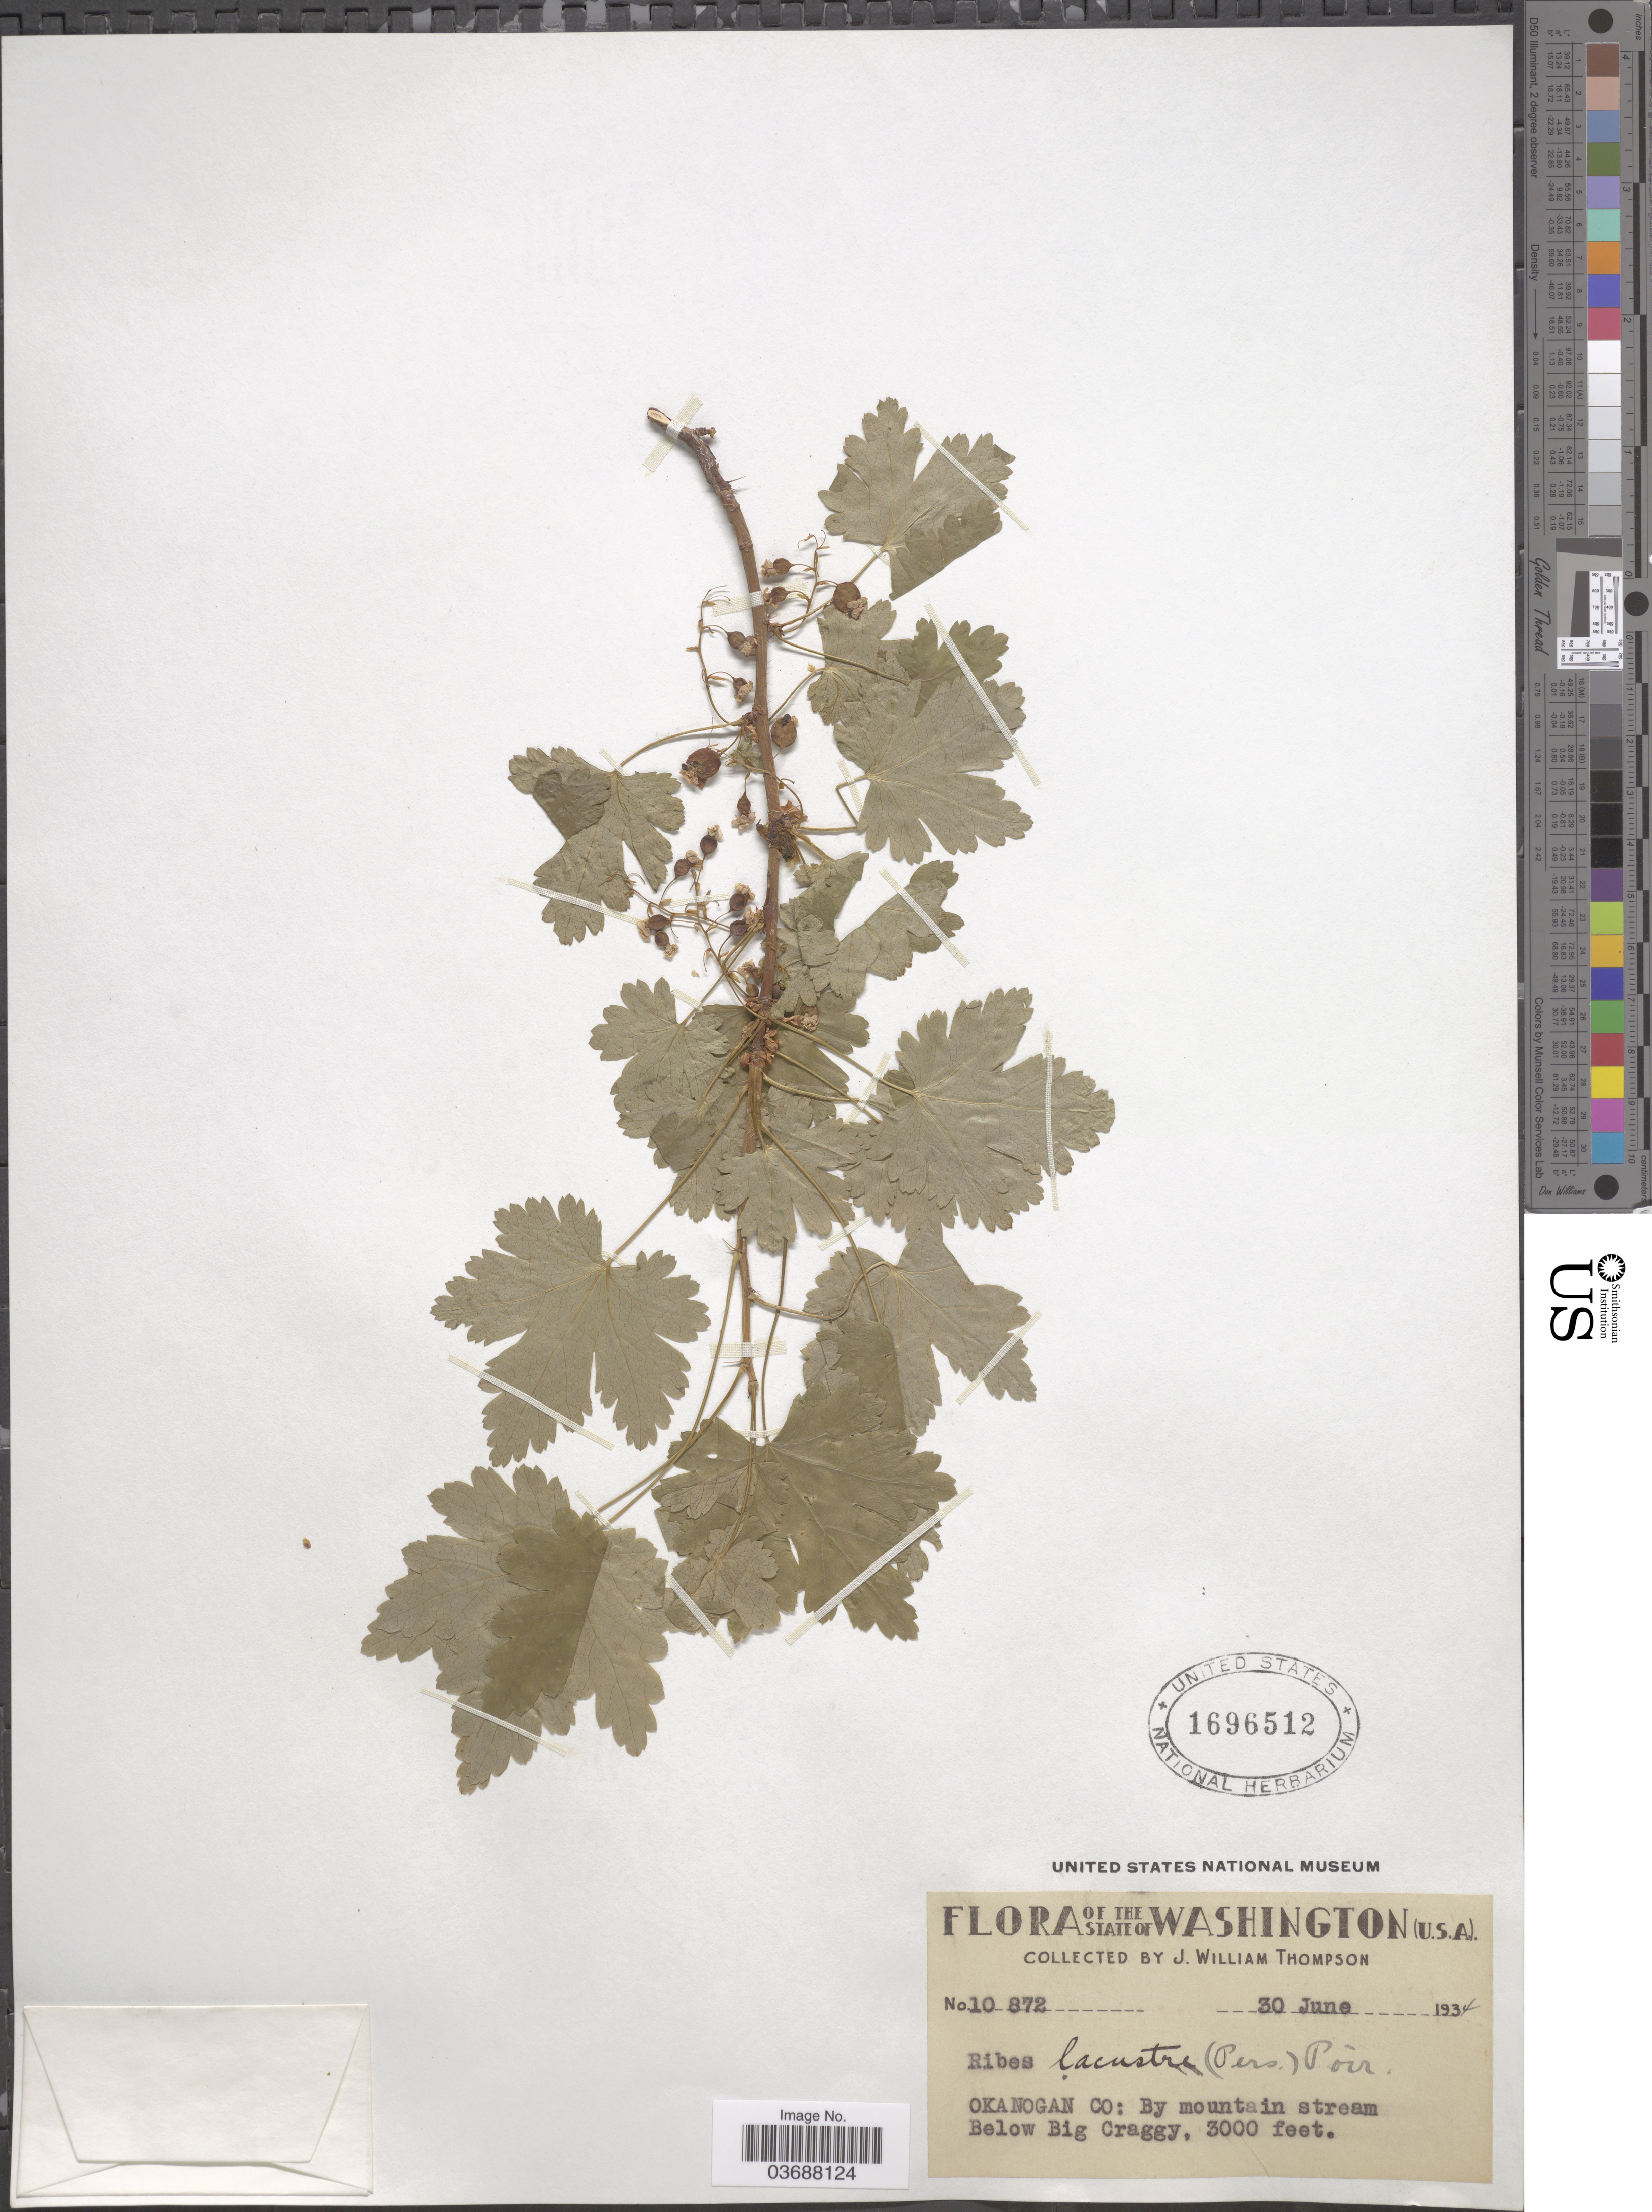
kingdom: Plantae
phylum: Tracheophyta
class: Magnoliopsida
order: Saxifragales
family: Grossulariaceae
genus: Ribes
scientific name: Ribes lacustre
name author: (Pers.) Poir.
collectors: J. W. Thompson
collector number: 10872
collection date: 1934-06-30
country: United States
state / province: Washington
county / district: Okanogan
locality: Okanogan Co: By mountain stream Below Big Craggy.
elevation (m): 914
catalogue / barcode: US 1696512